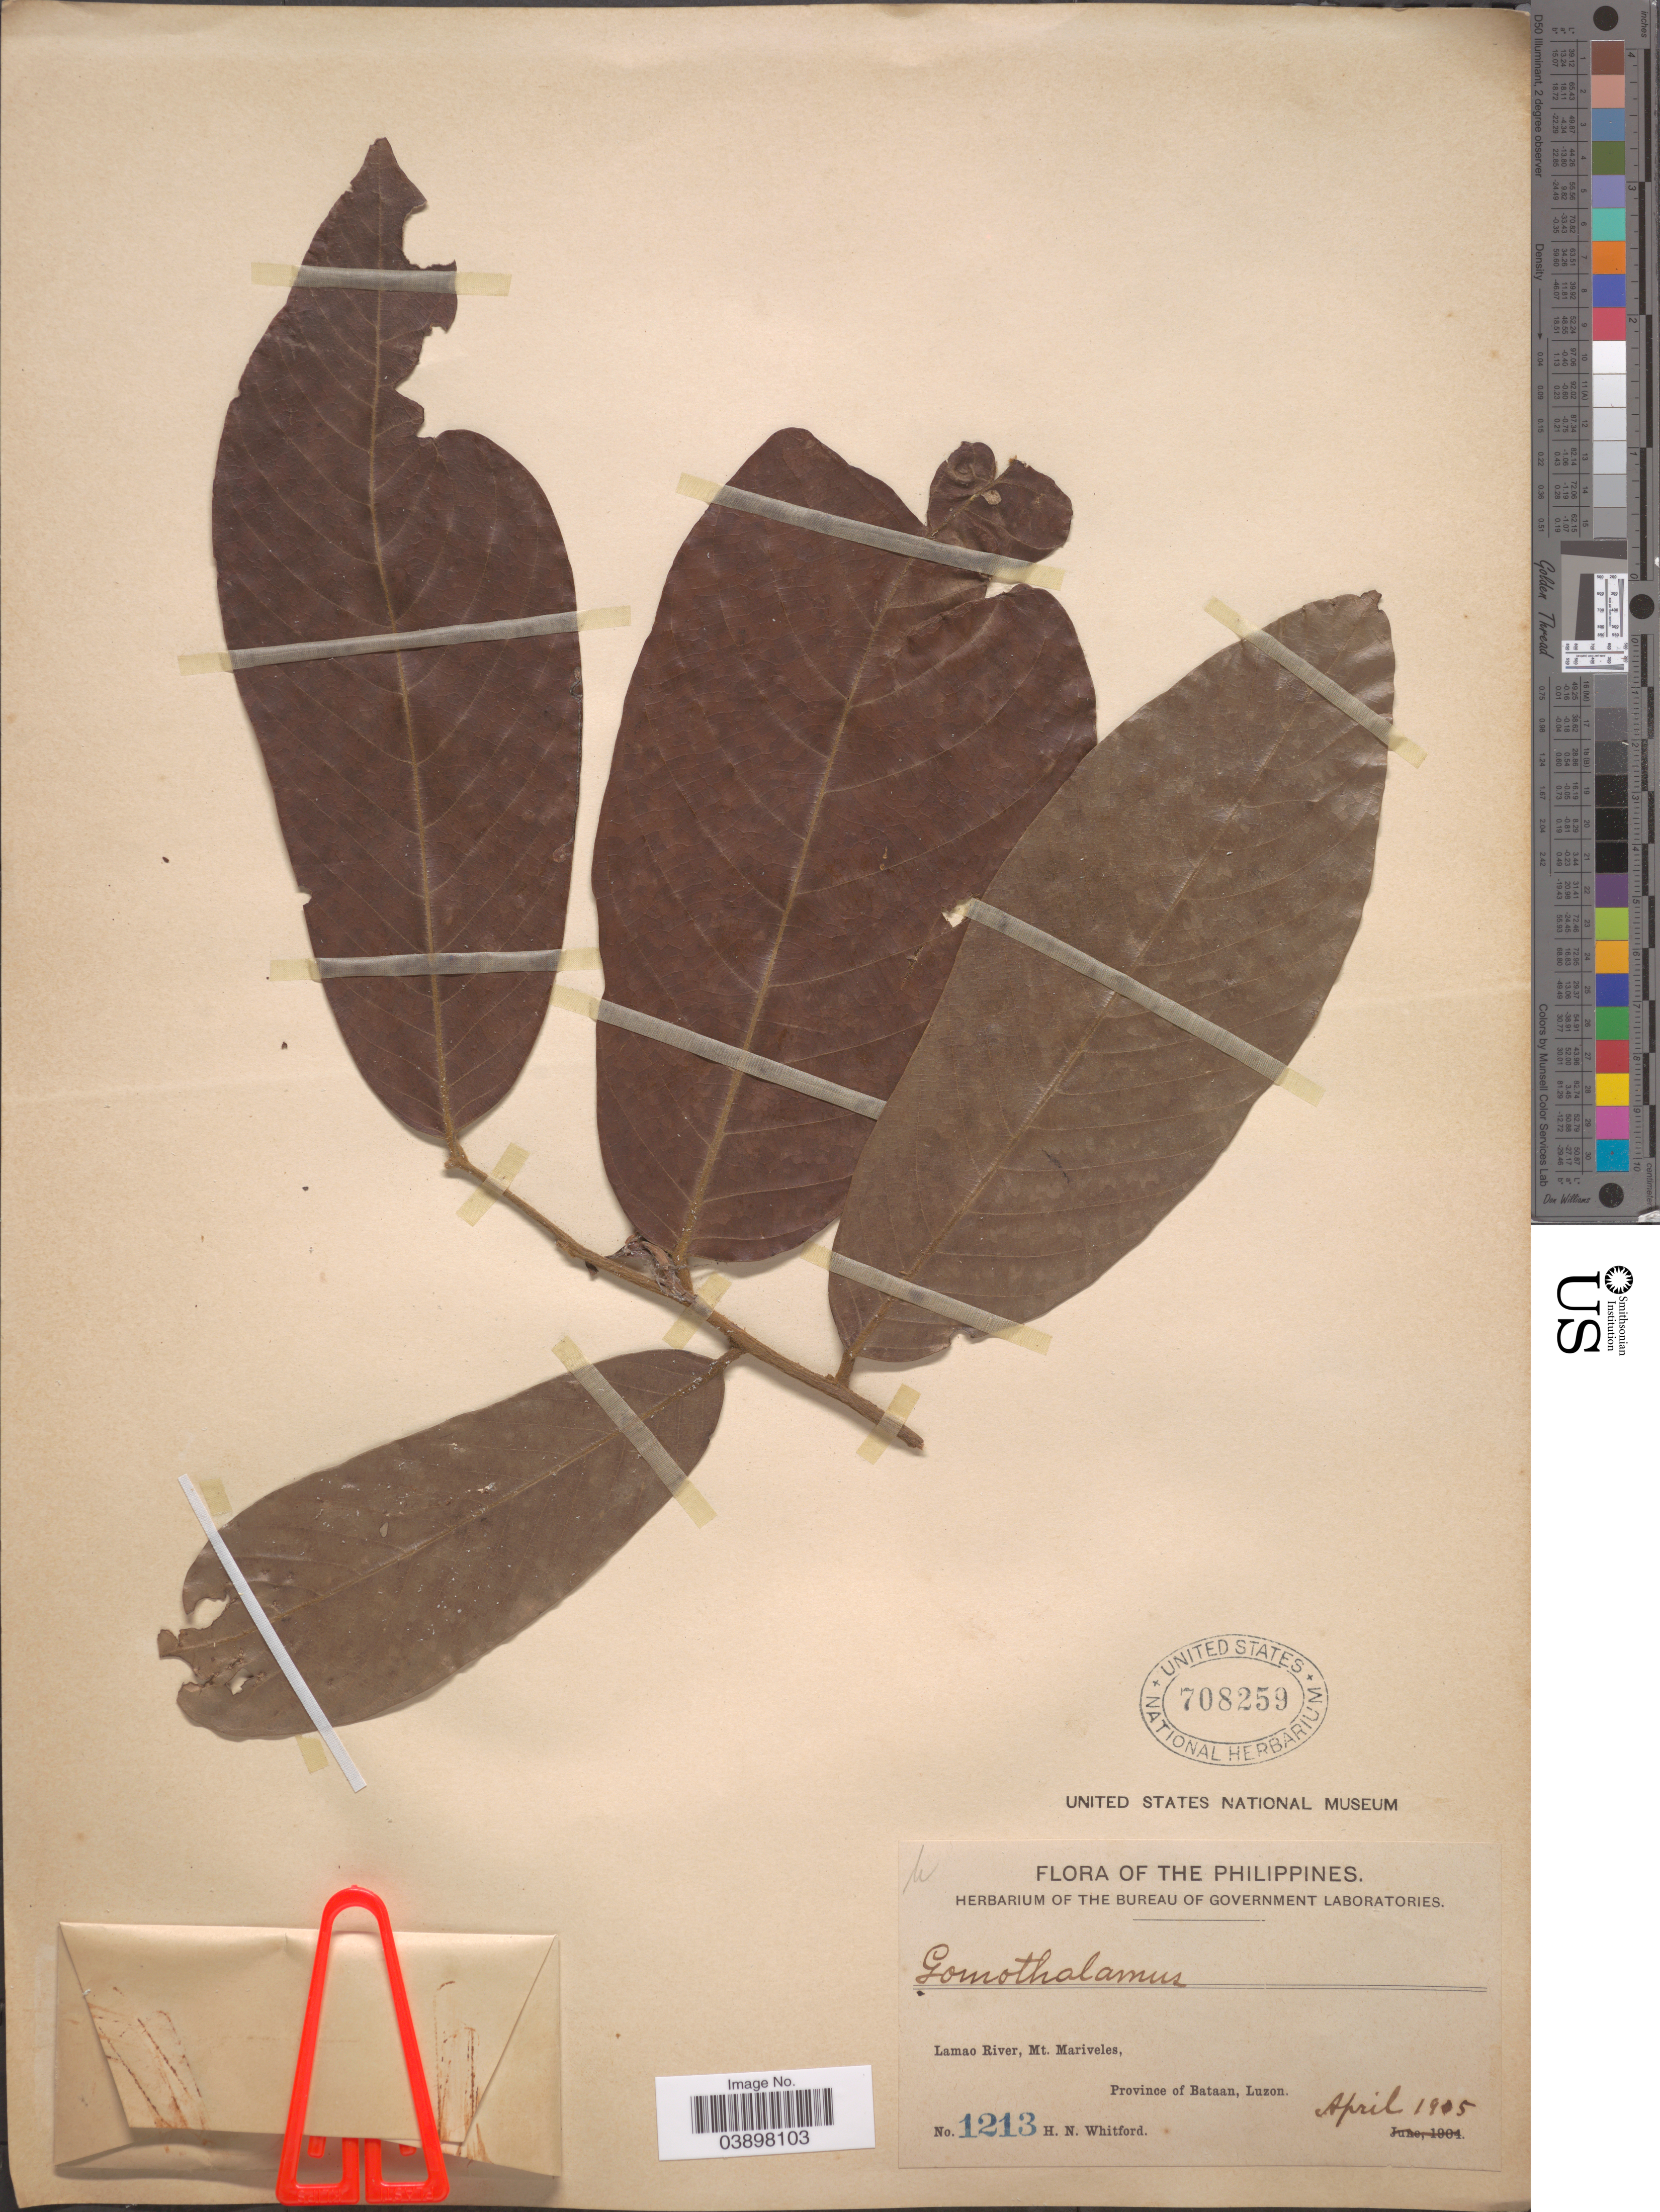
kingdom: Plantae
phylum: Tracheophyta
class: Magnoliopsida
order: Magnoliales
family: Annonaceae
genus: Goniothalamus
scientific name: Goniothalamus sp.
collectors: H. N. Whitford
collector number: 1213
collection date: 1905-04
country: Philippines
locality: Lamao River, Mt. Mariveles, Province of Bataan, Luzon.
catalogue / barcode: US 708259